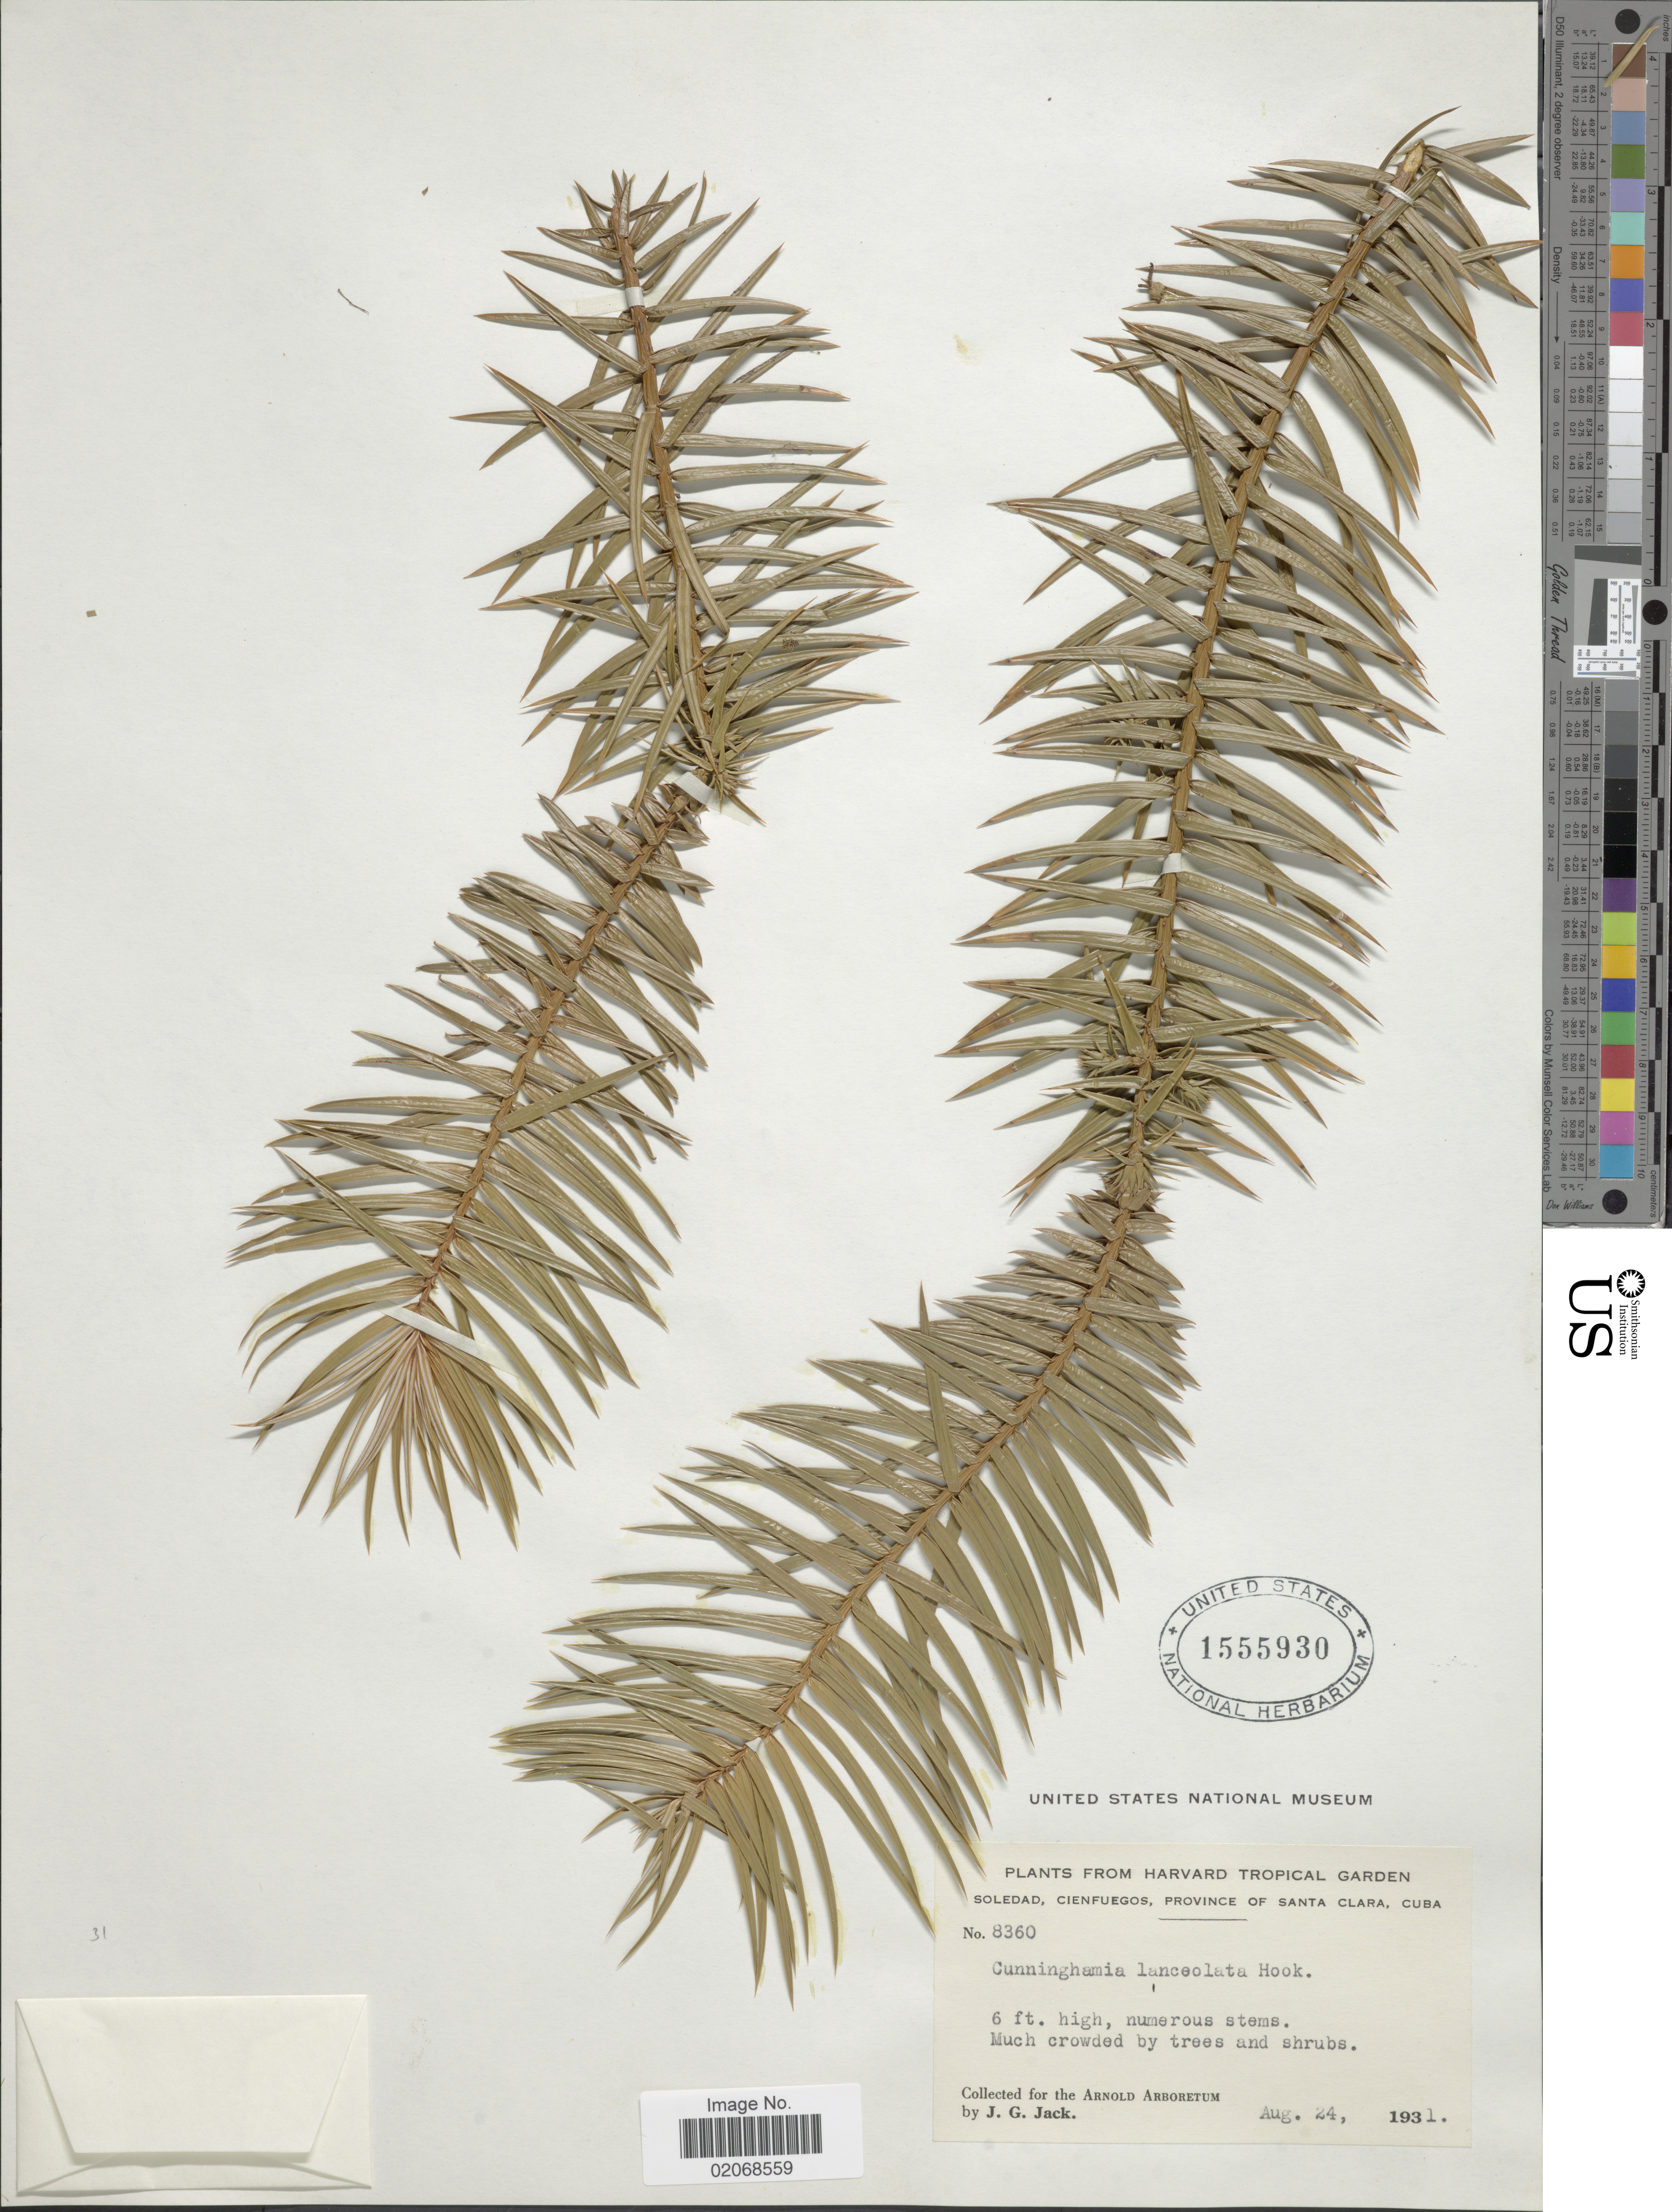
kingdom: Plantae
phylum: Tracheophyta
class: Pinopsida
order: Pinales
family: Cupressaceae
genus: Cunninghamia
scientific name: Cunninghamia lanceolata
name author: (Lamb.) Hook.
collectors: J. G. Jack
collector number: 8360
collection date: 1931-08-24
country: Cuba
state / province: Las Villas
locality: Harvard Tropical Garden, Soledad, Cienfuegos, Province of Santa Clara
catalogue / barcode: US 1555930